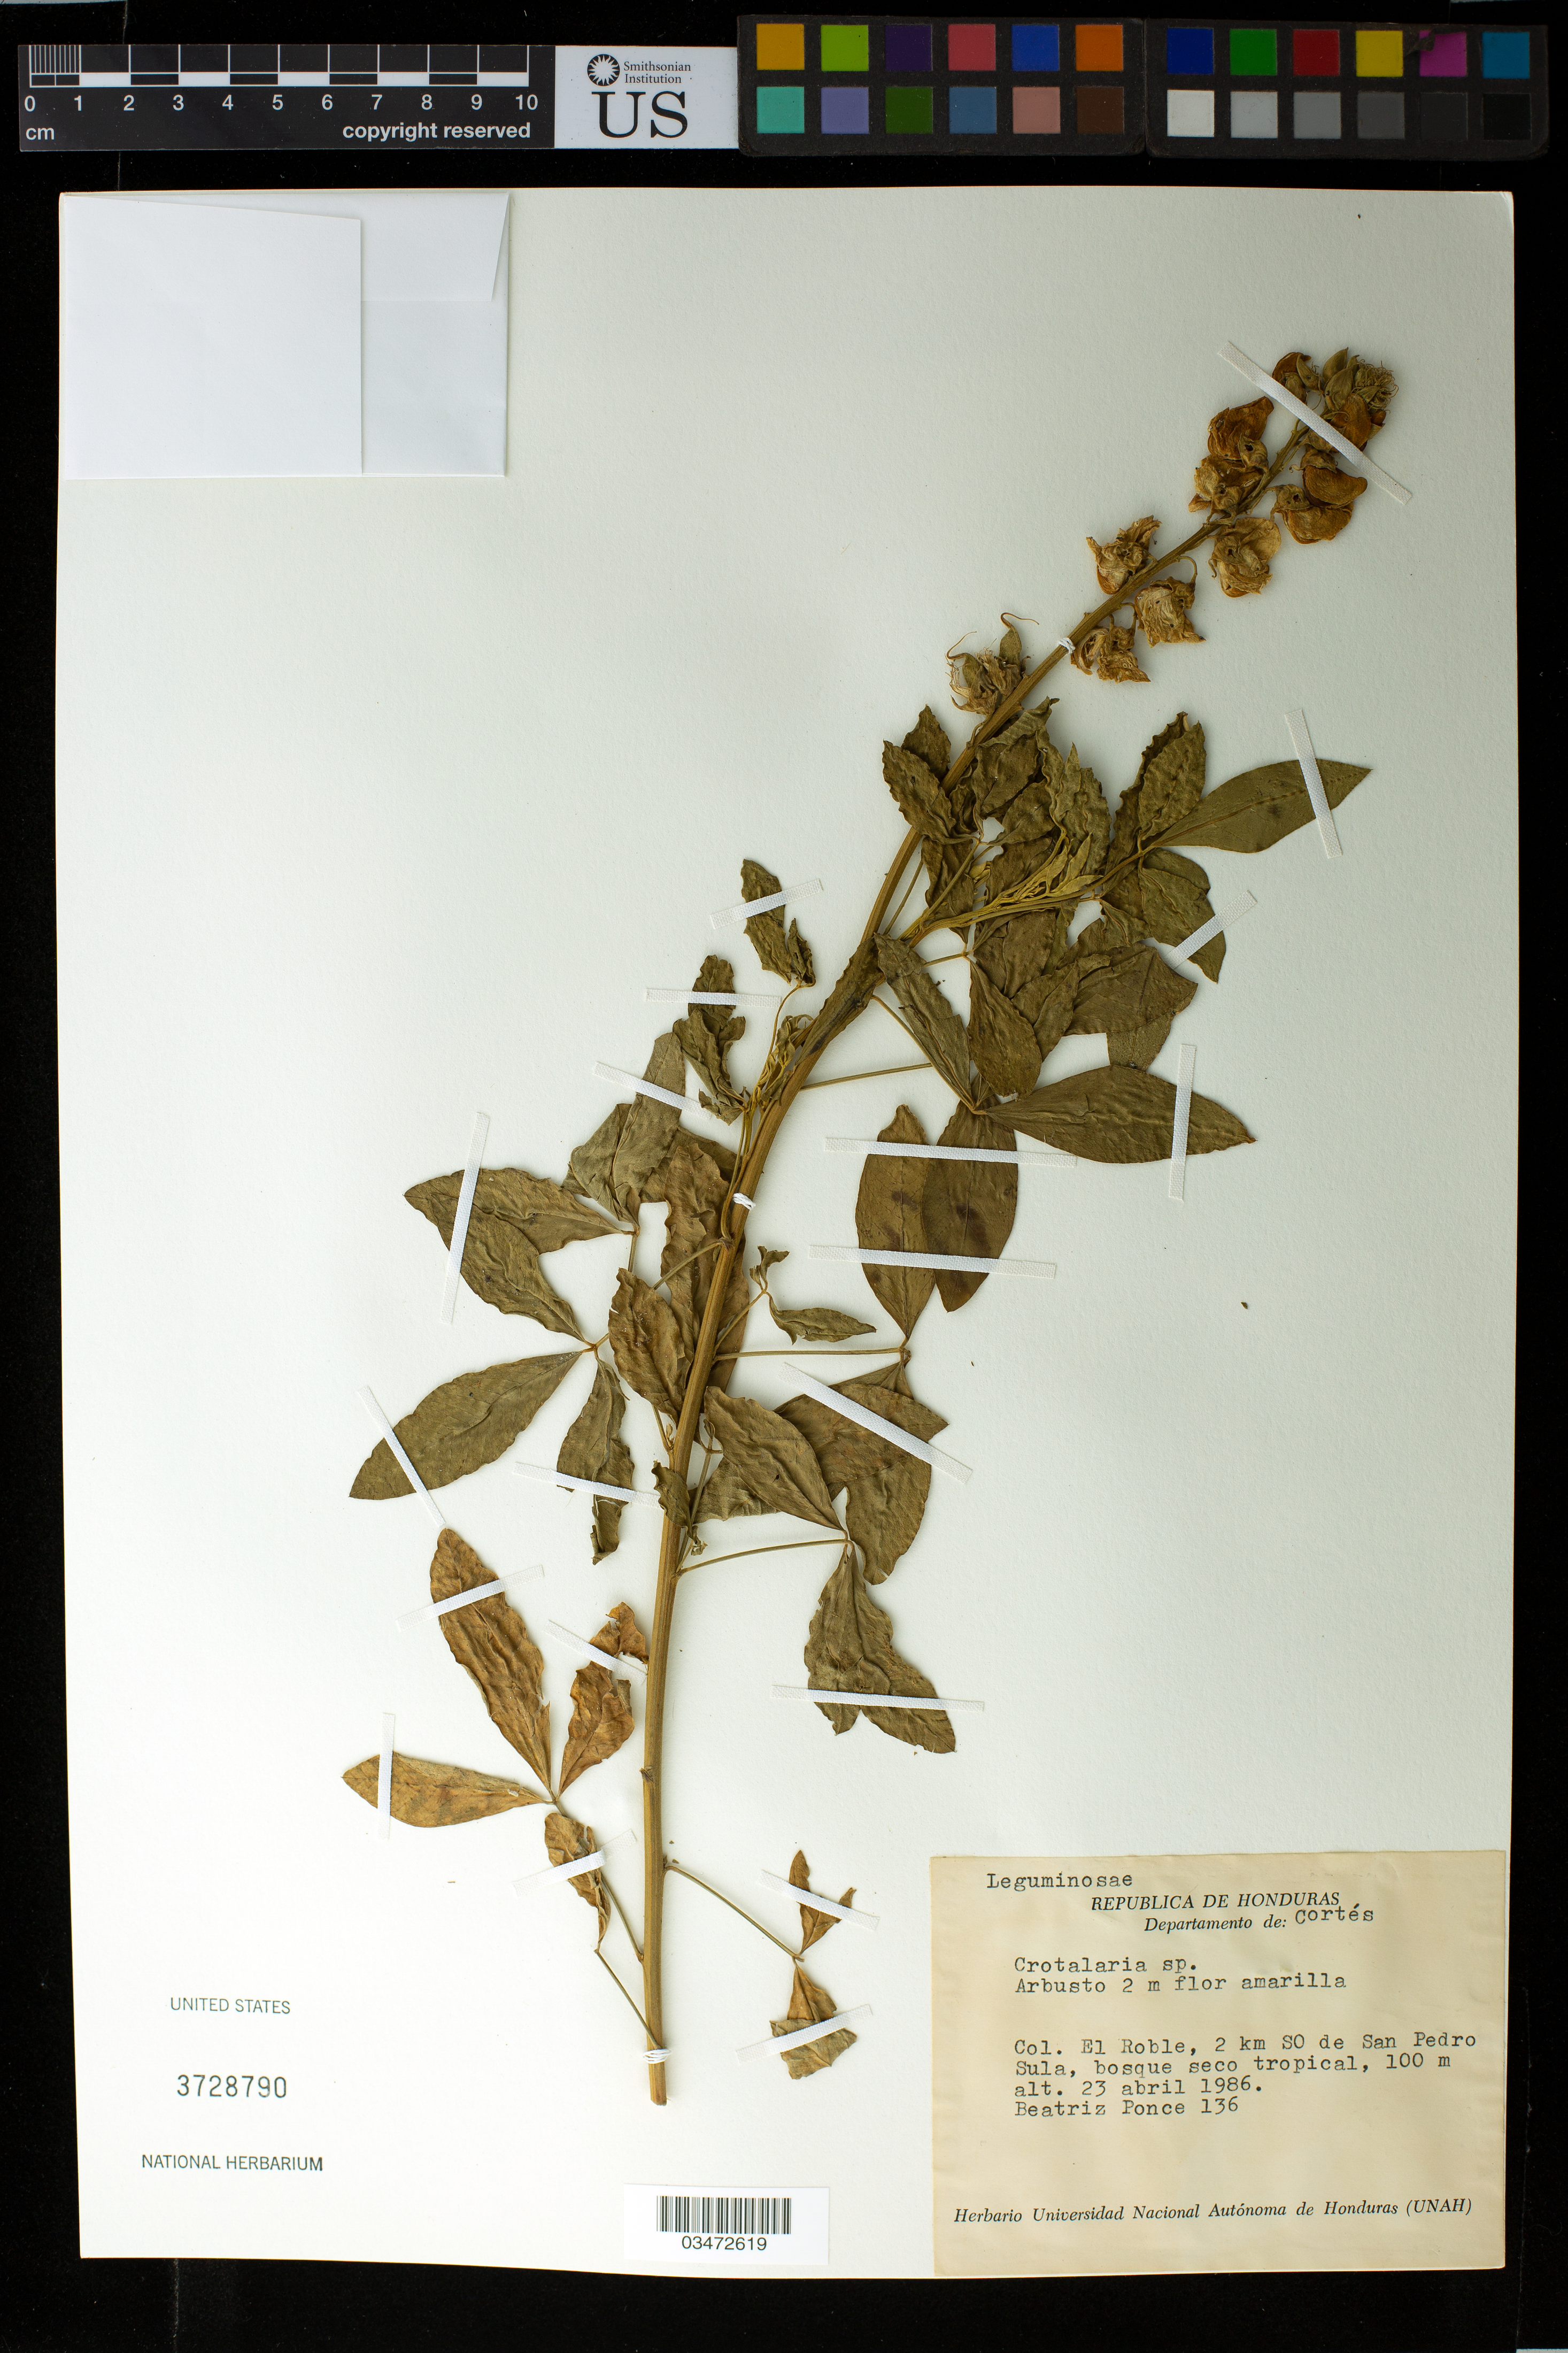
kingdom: Plantae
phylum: Tracheophyta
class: Magnoliopsida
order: Fabales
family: Fabaceae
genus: Crotalaria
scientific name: Crotalaria acapulcensis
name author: Hook. & Arn.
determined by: Strong, Mark T., (BOT), Smithsonian Institution - National Museum of Natural History (UNITED STATES)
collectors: B. Ponce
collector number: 136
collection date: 1986-04-23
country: Honduras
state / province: Cortés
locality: Col. El Roble, 2 km SO de San Pedro Sula.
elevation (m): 100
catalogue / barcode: US 3728790